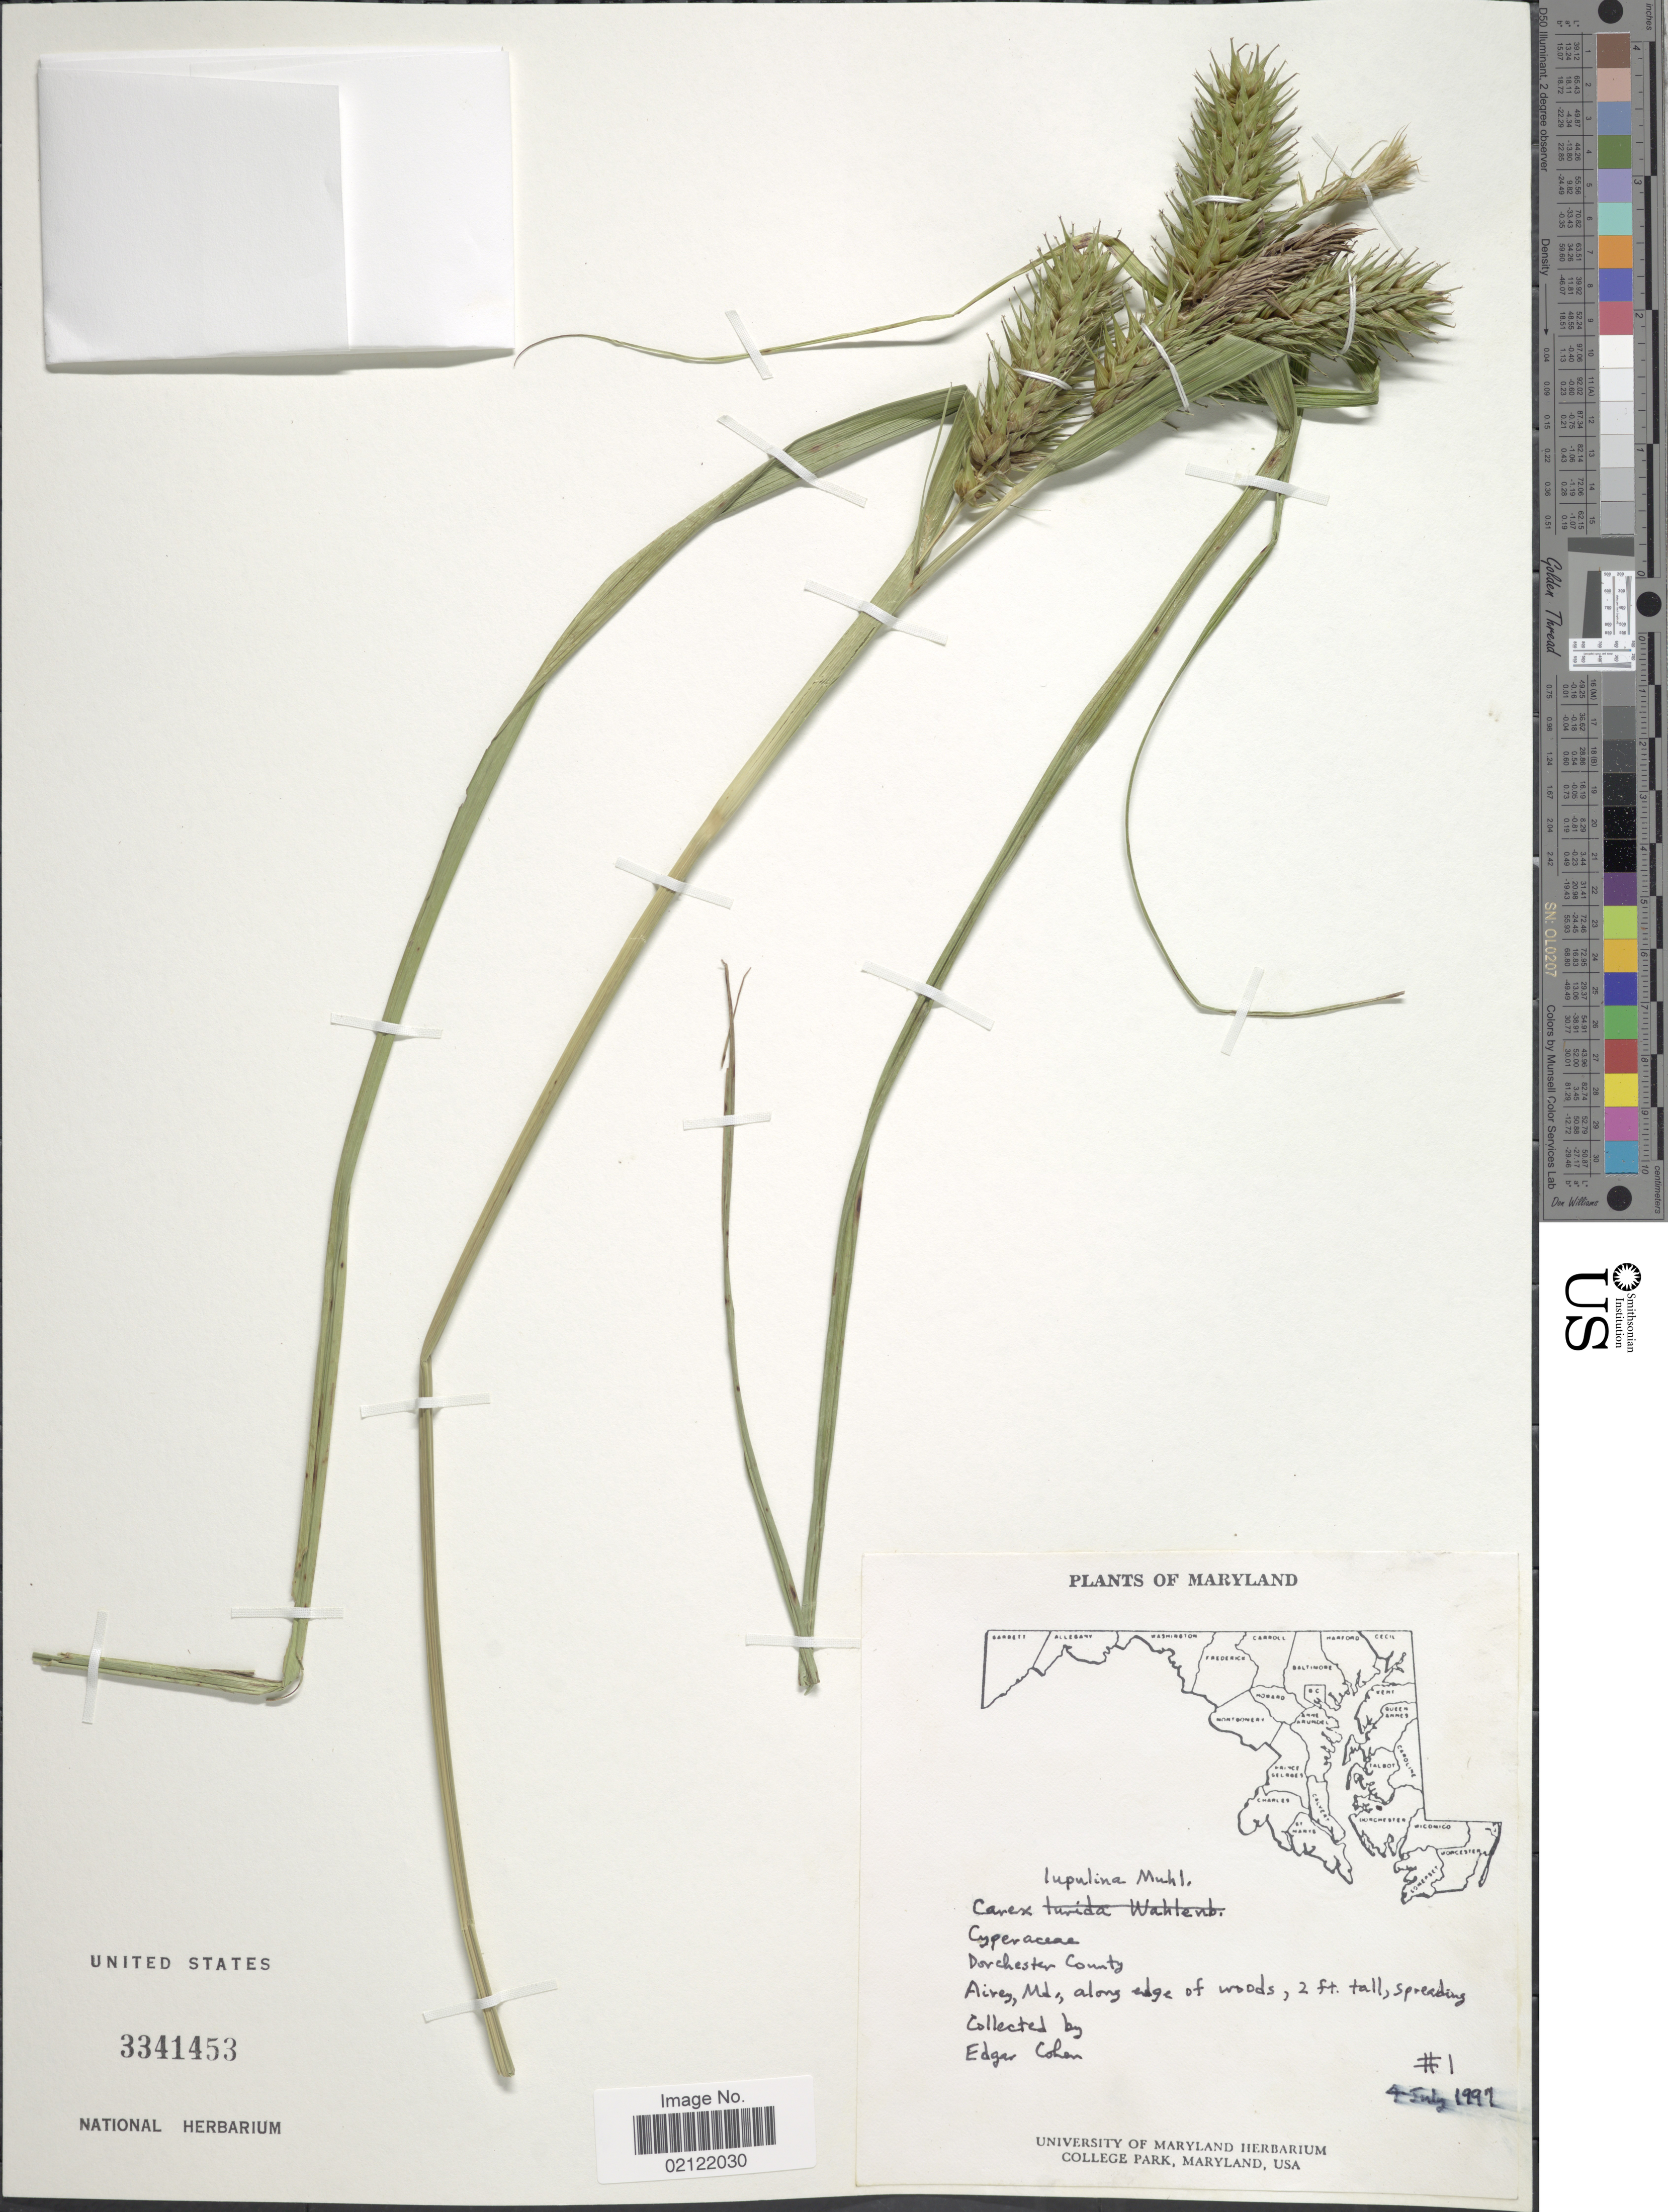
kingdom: Plantae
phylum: Tracheophyta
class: Liliopsida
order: Poales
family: Cyperaceae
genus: Carex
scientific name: Carex lupulina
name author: Muhl. ex Willd.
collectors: E. Cohan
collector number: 1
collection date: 1997-07-04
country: United States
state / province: Maryland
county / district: Dorchester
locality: Dorchester County. Airey, Md., along edge of woods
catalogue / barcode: US 3341453